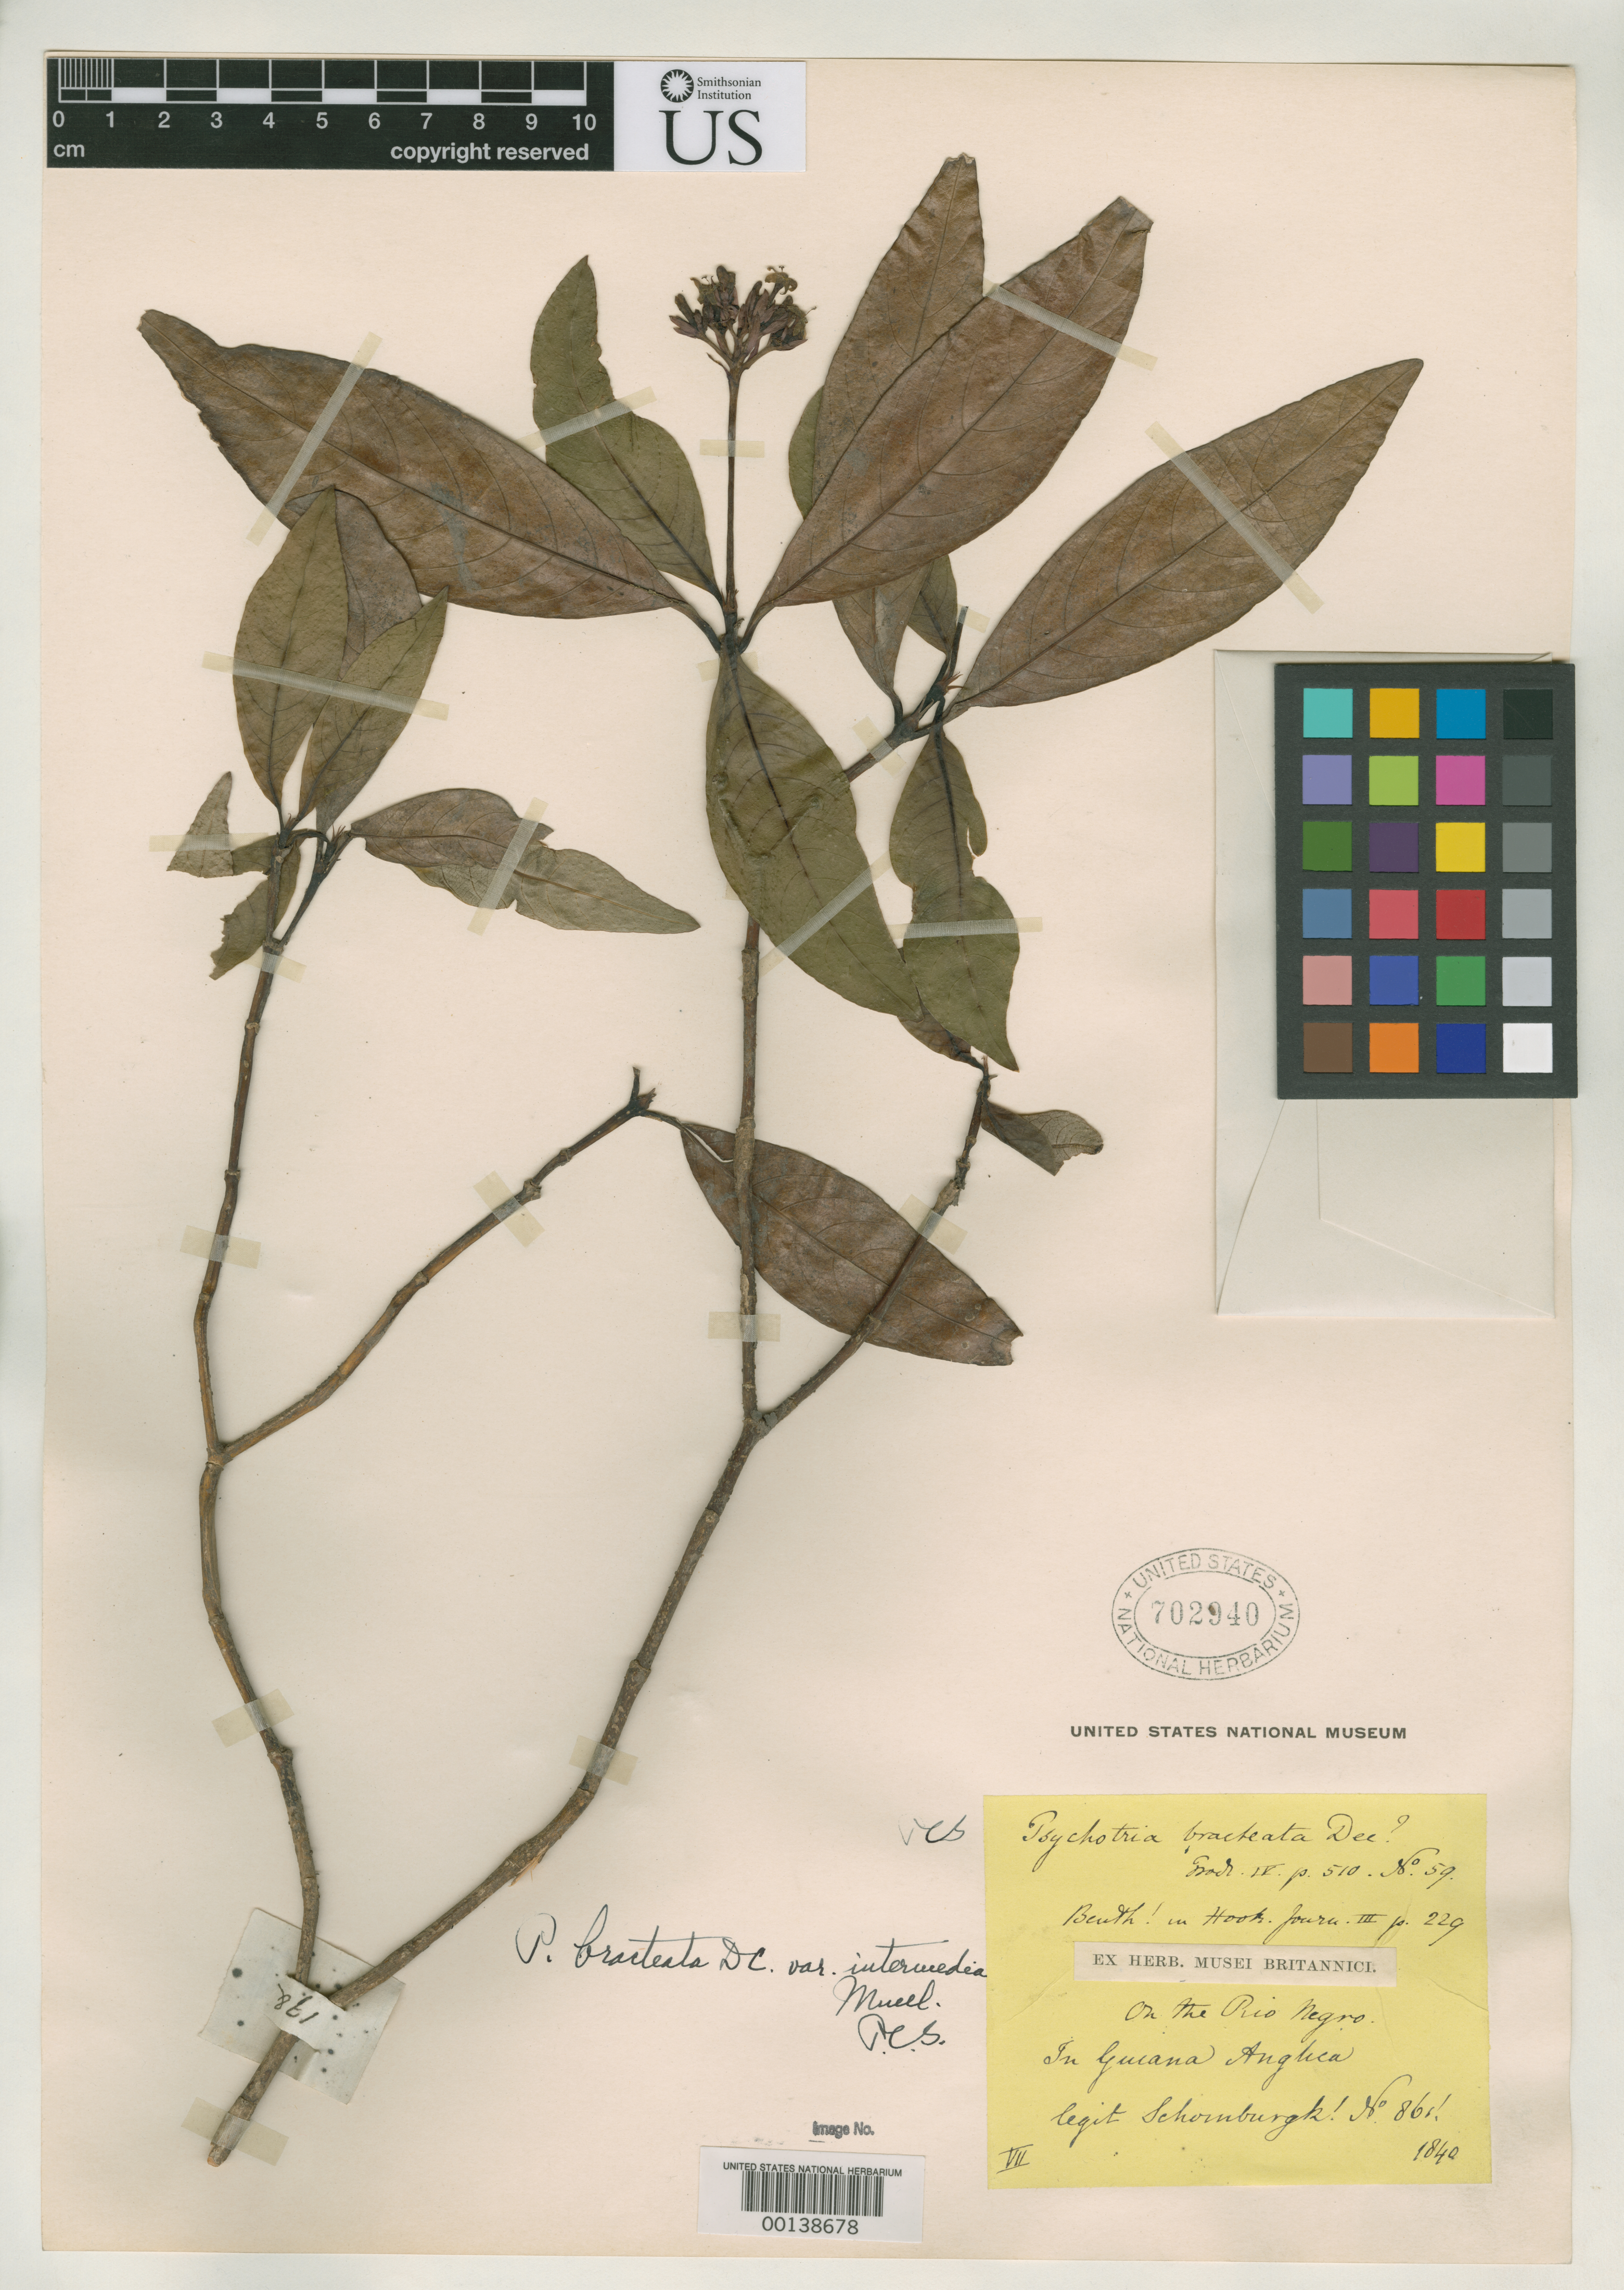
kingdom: Plantae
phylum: Tracheophyta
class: Magnoliopsida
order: Gentianales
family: Rubiaceae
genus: Psychotria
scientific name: Psychotria bracteata var. intermedia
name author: Müll. Arg. in Mart.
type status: Isotype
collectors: M. R. Schomburgk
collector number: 861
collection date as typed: Jul 1840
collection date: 1840-07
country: Brazil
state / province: Amazonas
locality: Rio Negro.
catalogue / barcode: US 702940